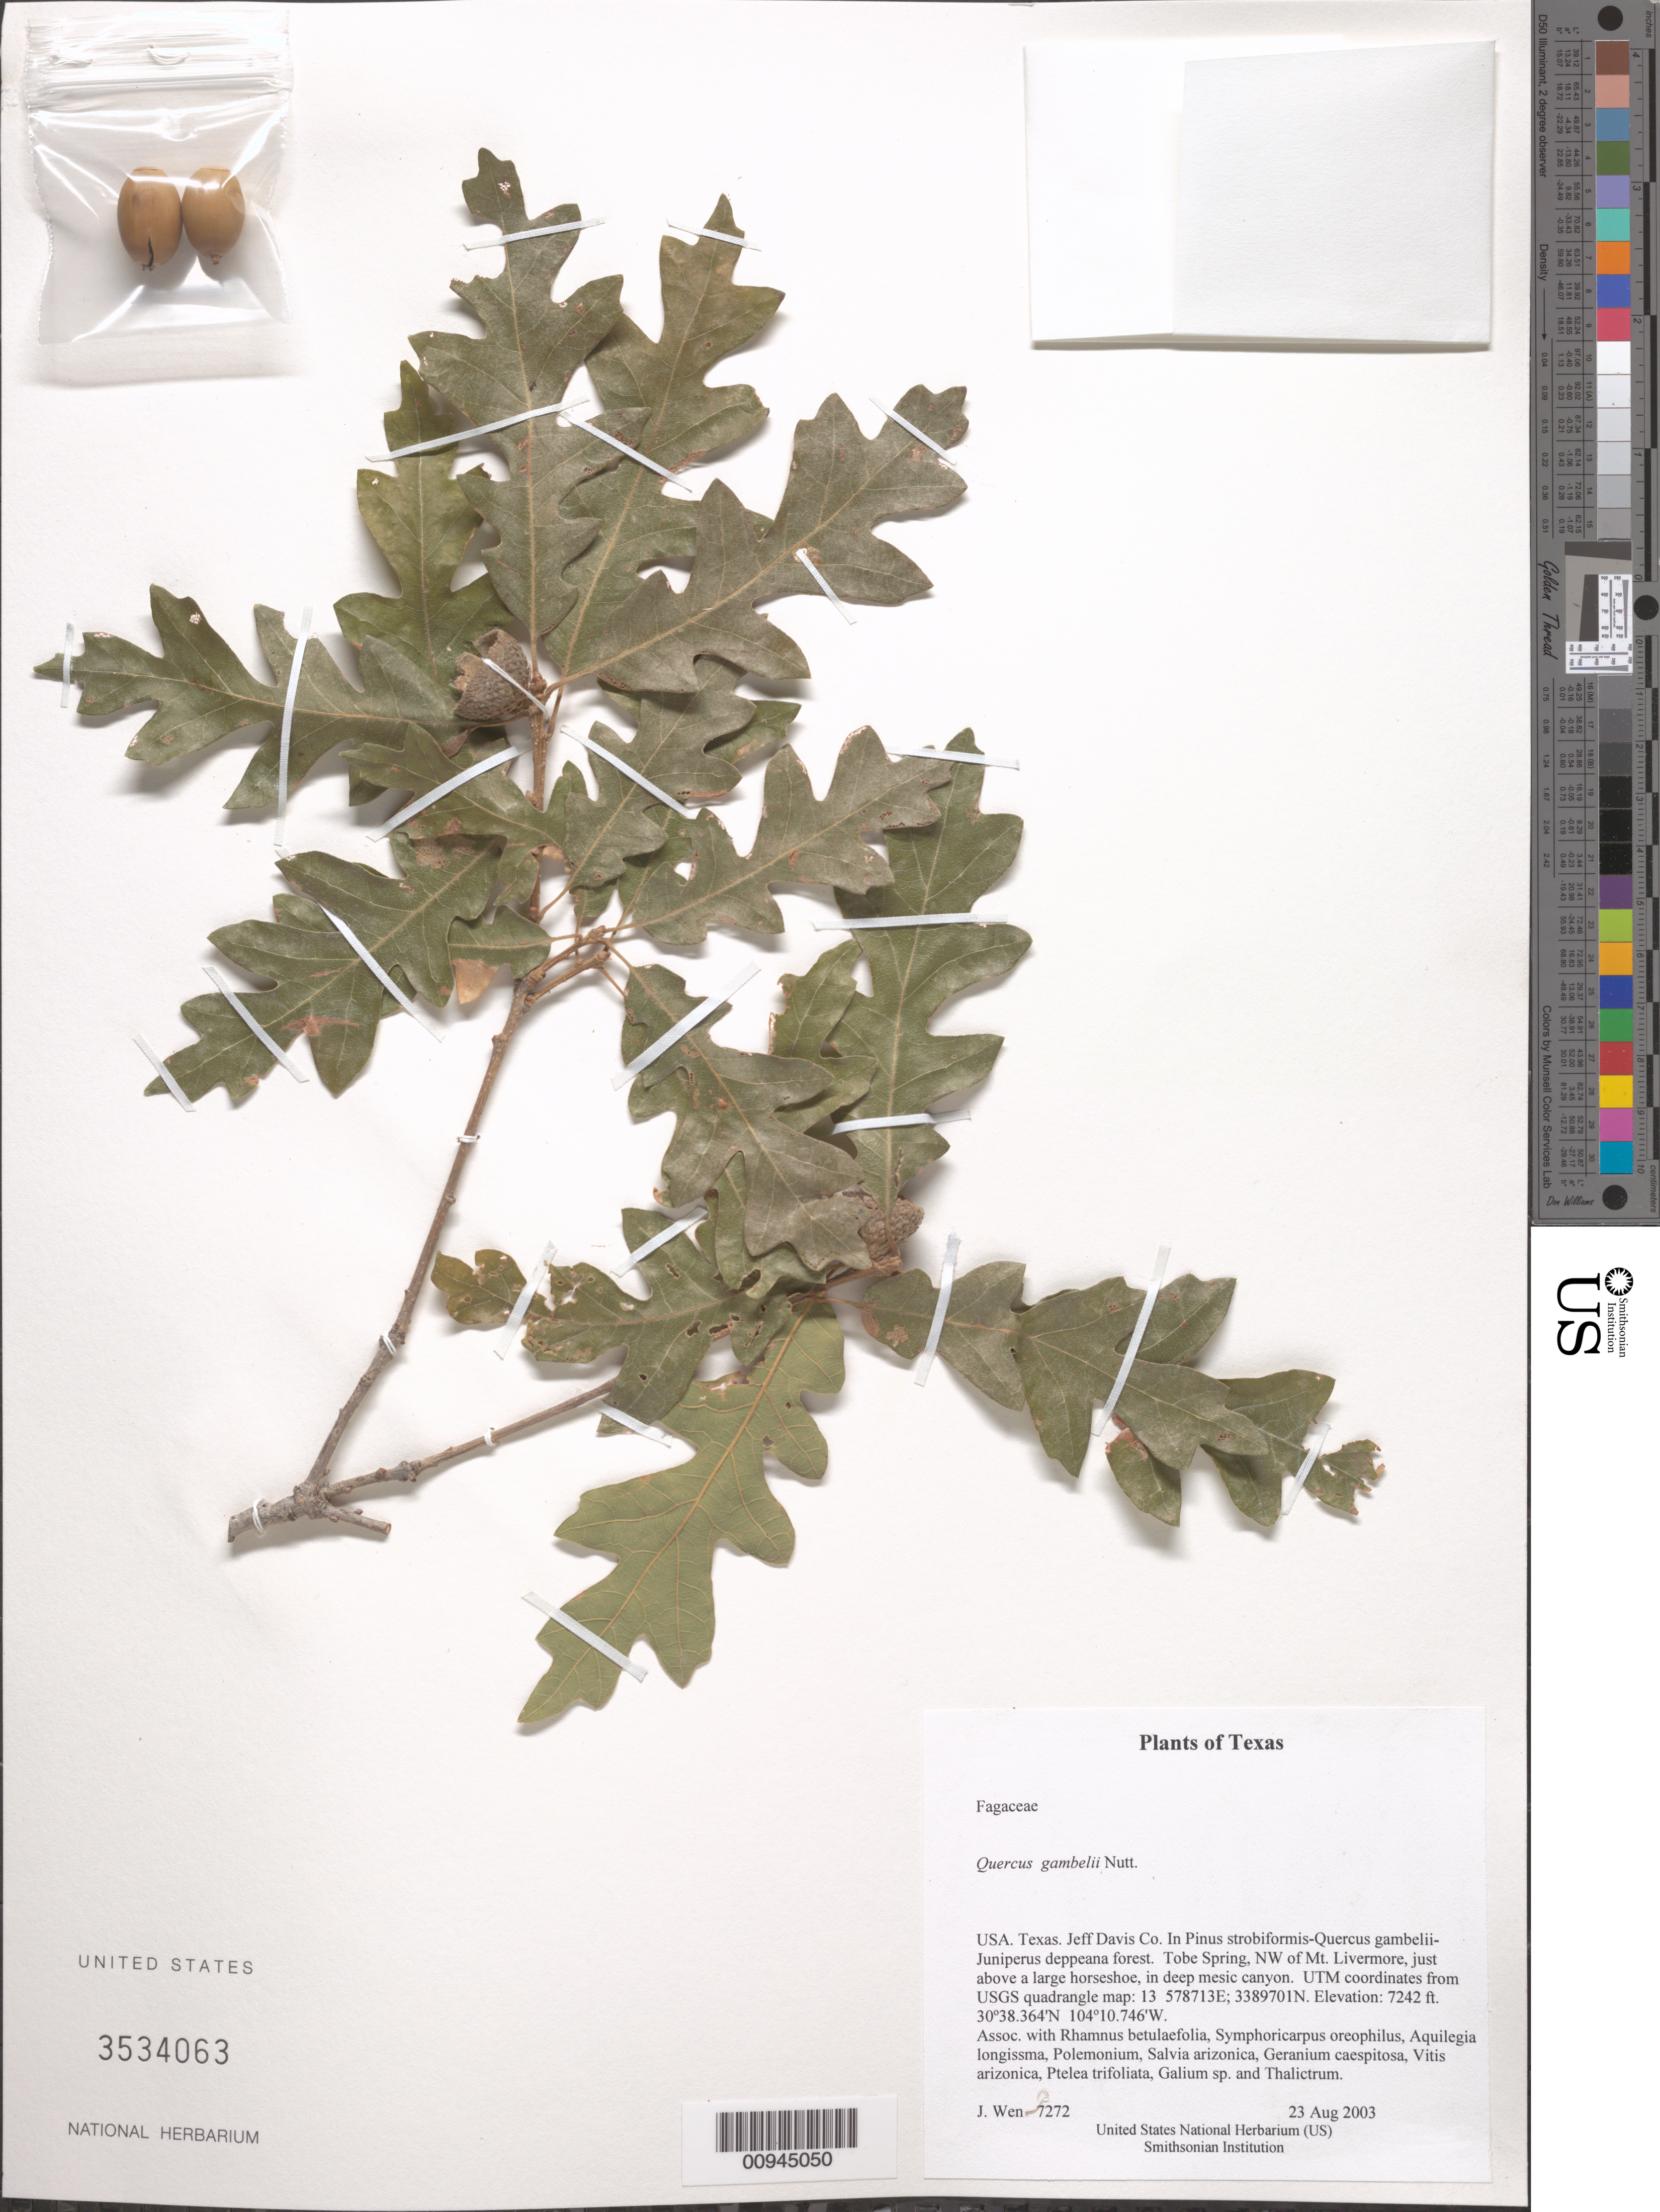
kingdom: Plantae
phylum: Tracheophyta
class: Magnoliopsida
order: Fagales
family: Fagaceae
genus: Quercus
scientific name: Quercus gambelii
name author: Nutt.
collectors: J. Wen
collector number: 7272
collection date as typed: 23 Aug 2003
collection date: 2003-08-23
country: United States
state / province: Texas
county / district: Jeff Davis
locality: In Pinus strobiformis-Quercus gambelii-Juniperus deppeana forest. Tobe Spring, NW of Mt. Livermore, just above a large horseshoe, in deep mesic canyon. UTM coordinates from USGS quadrangle map: 13 578713E; 3389701N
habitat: Assoc. with Rhamnus betulaefolia, Symphoricarpus oreophilus, Aquilegia longissma, Polemonium, Salvia arizonica, Geranium caespitosa, Vitis arizonica, Ptelea trifoliata, Galium sp. and Thalictrum.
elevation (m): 2207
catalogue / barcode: US 3534063